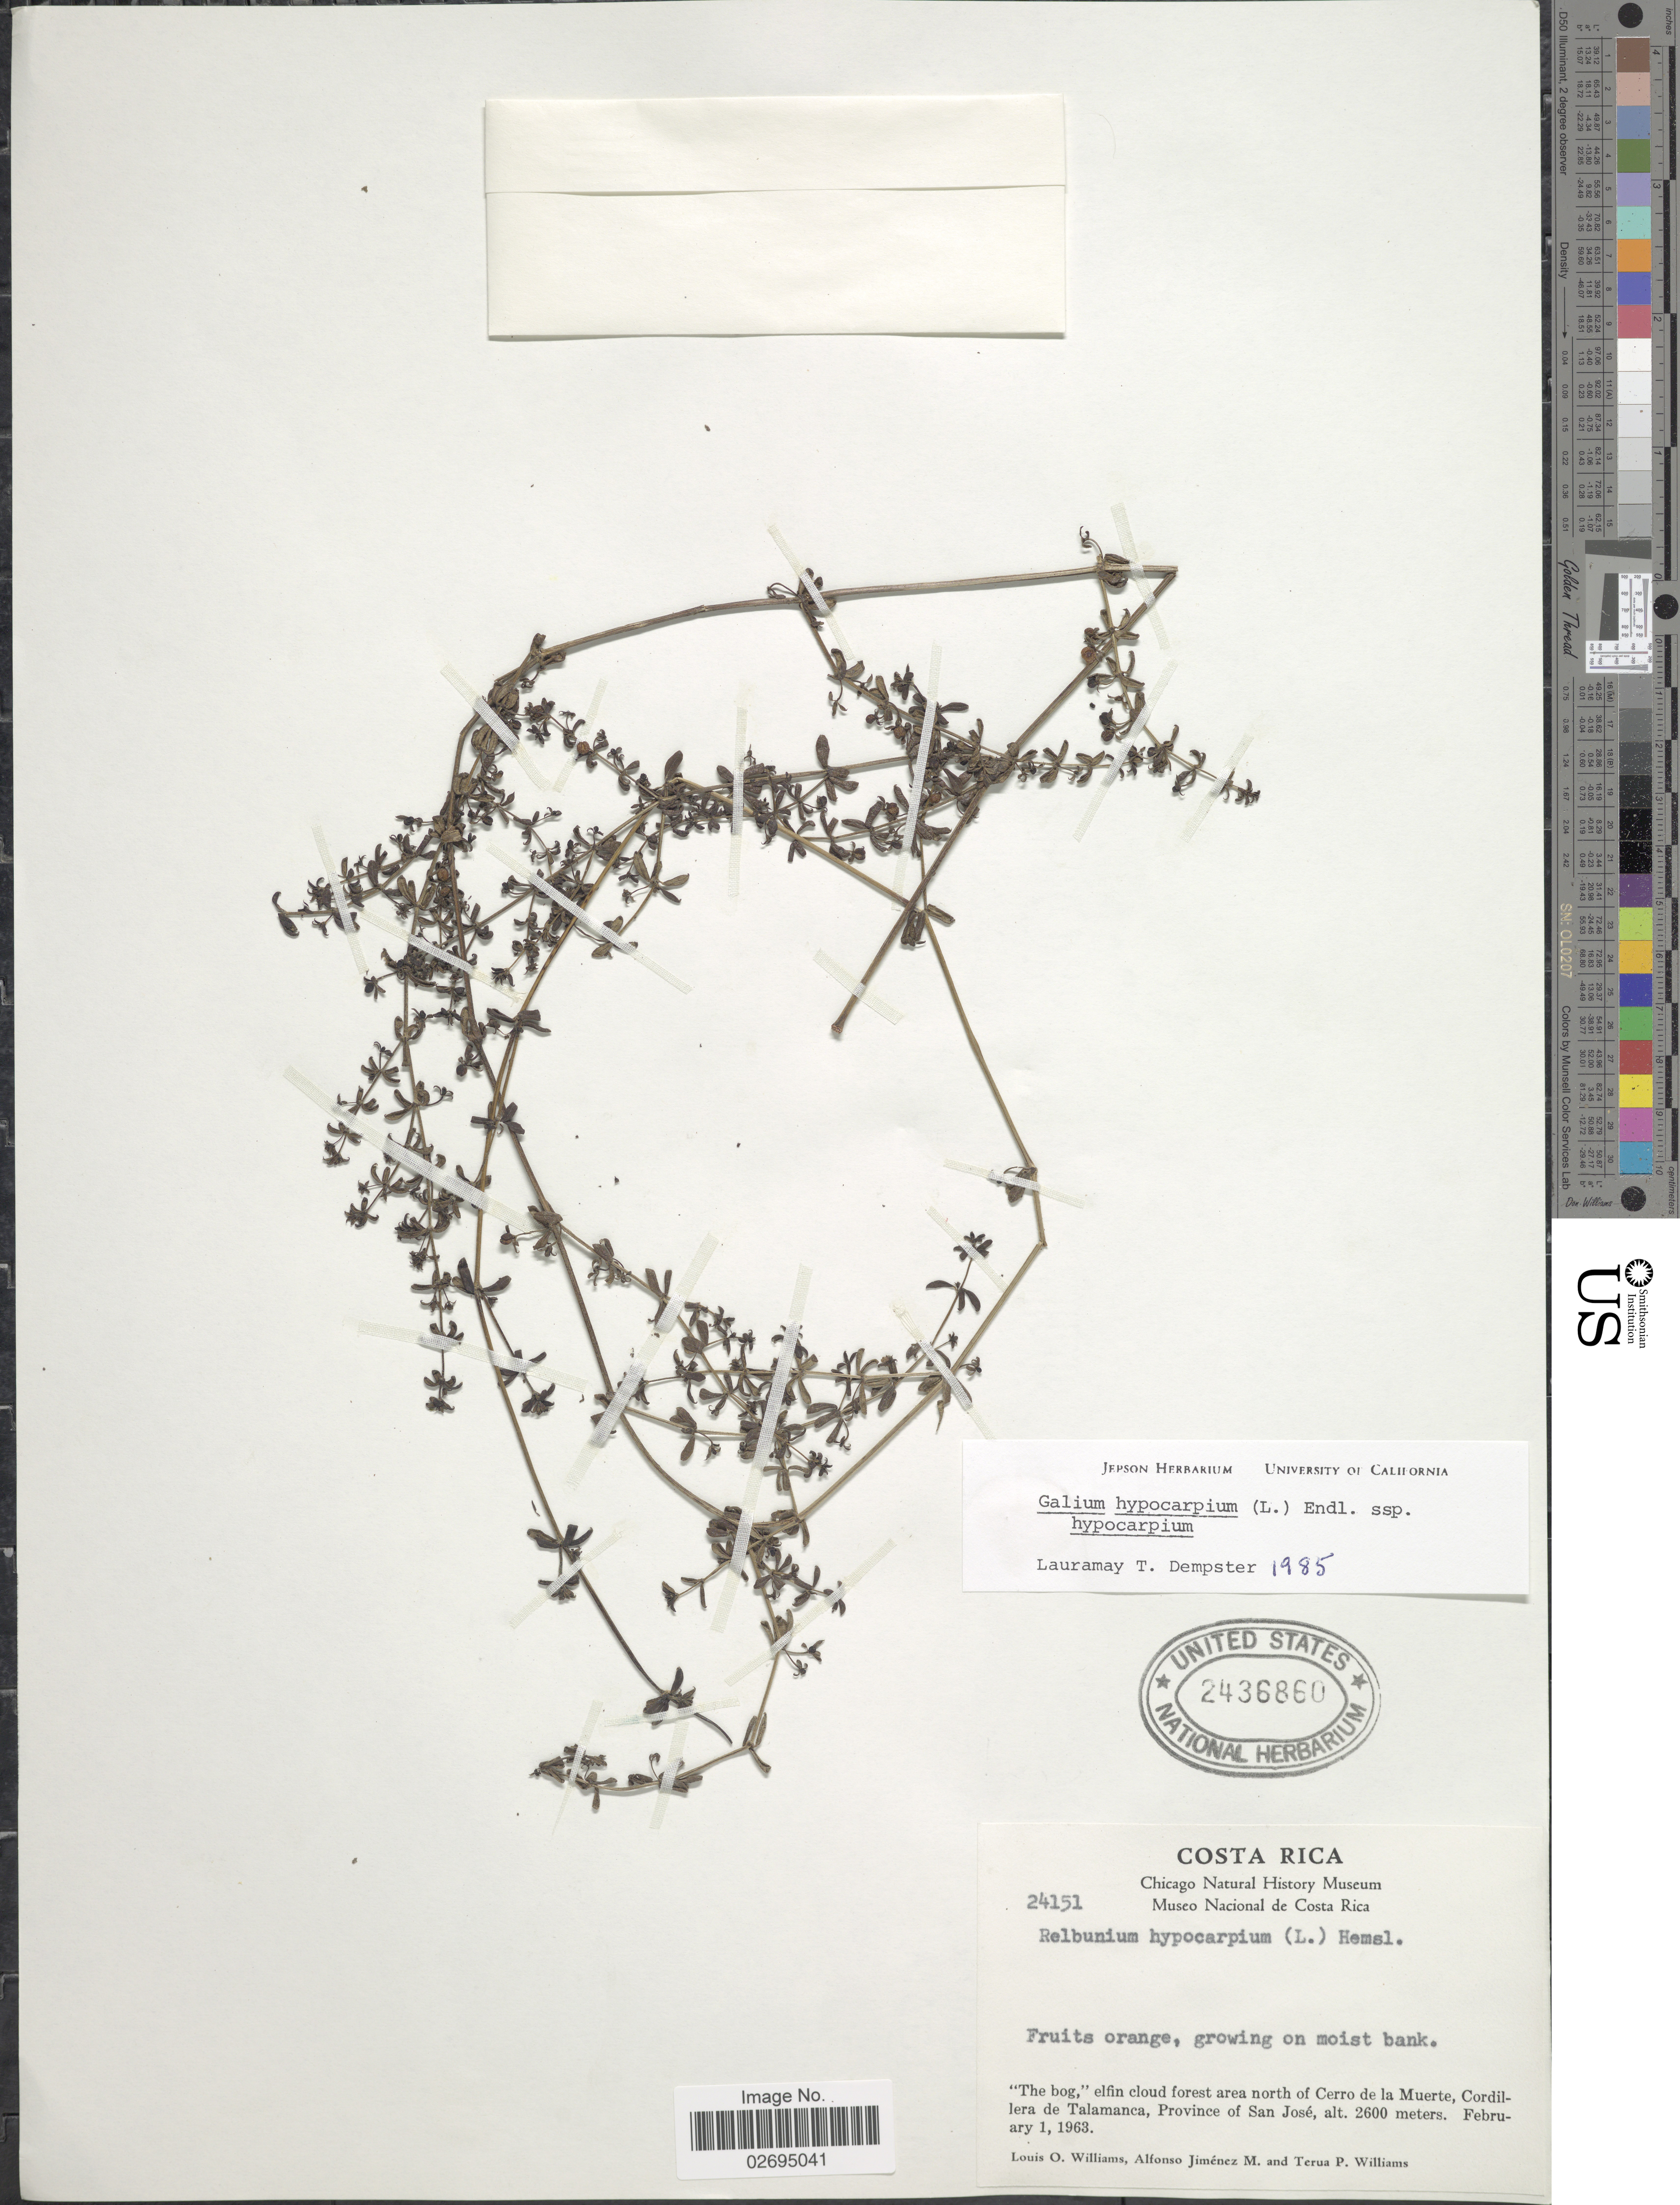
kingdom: Plantae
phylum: Tracheophyta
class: Magnoliopsida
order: Gentianales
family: Rubiaceae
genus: Galium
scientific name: Galium hypocarpium subsp. hypocarpium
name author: (L.) Endl. ex Griseb.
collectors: L. O. Williams, A. Jimenez M. & T. P. Williams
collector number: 24151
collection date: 1963-02-01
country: Costa Rica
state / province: San José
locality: North of Cerro de la Muerte, Cordillera de Talamanca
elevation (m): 2600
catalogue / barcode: US 2436860